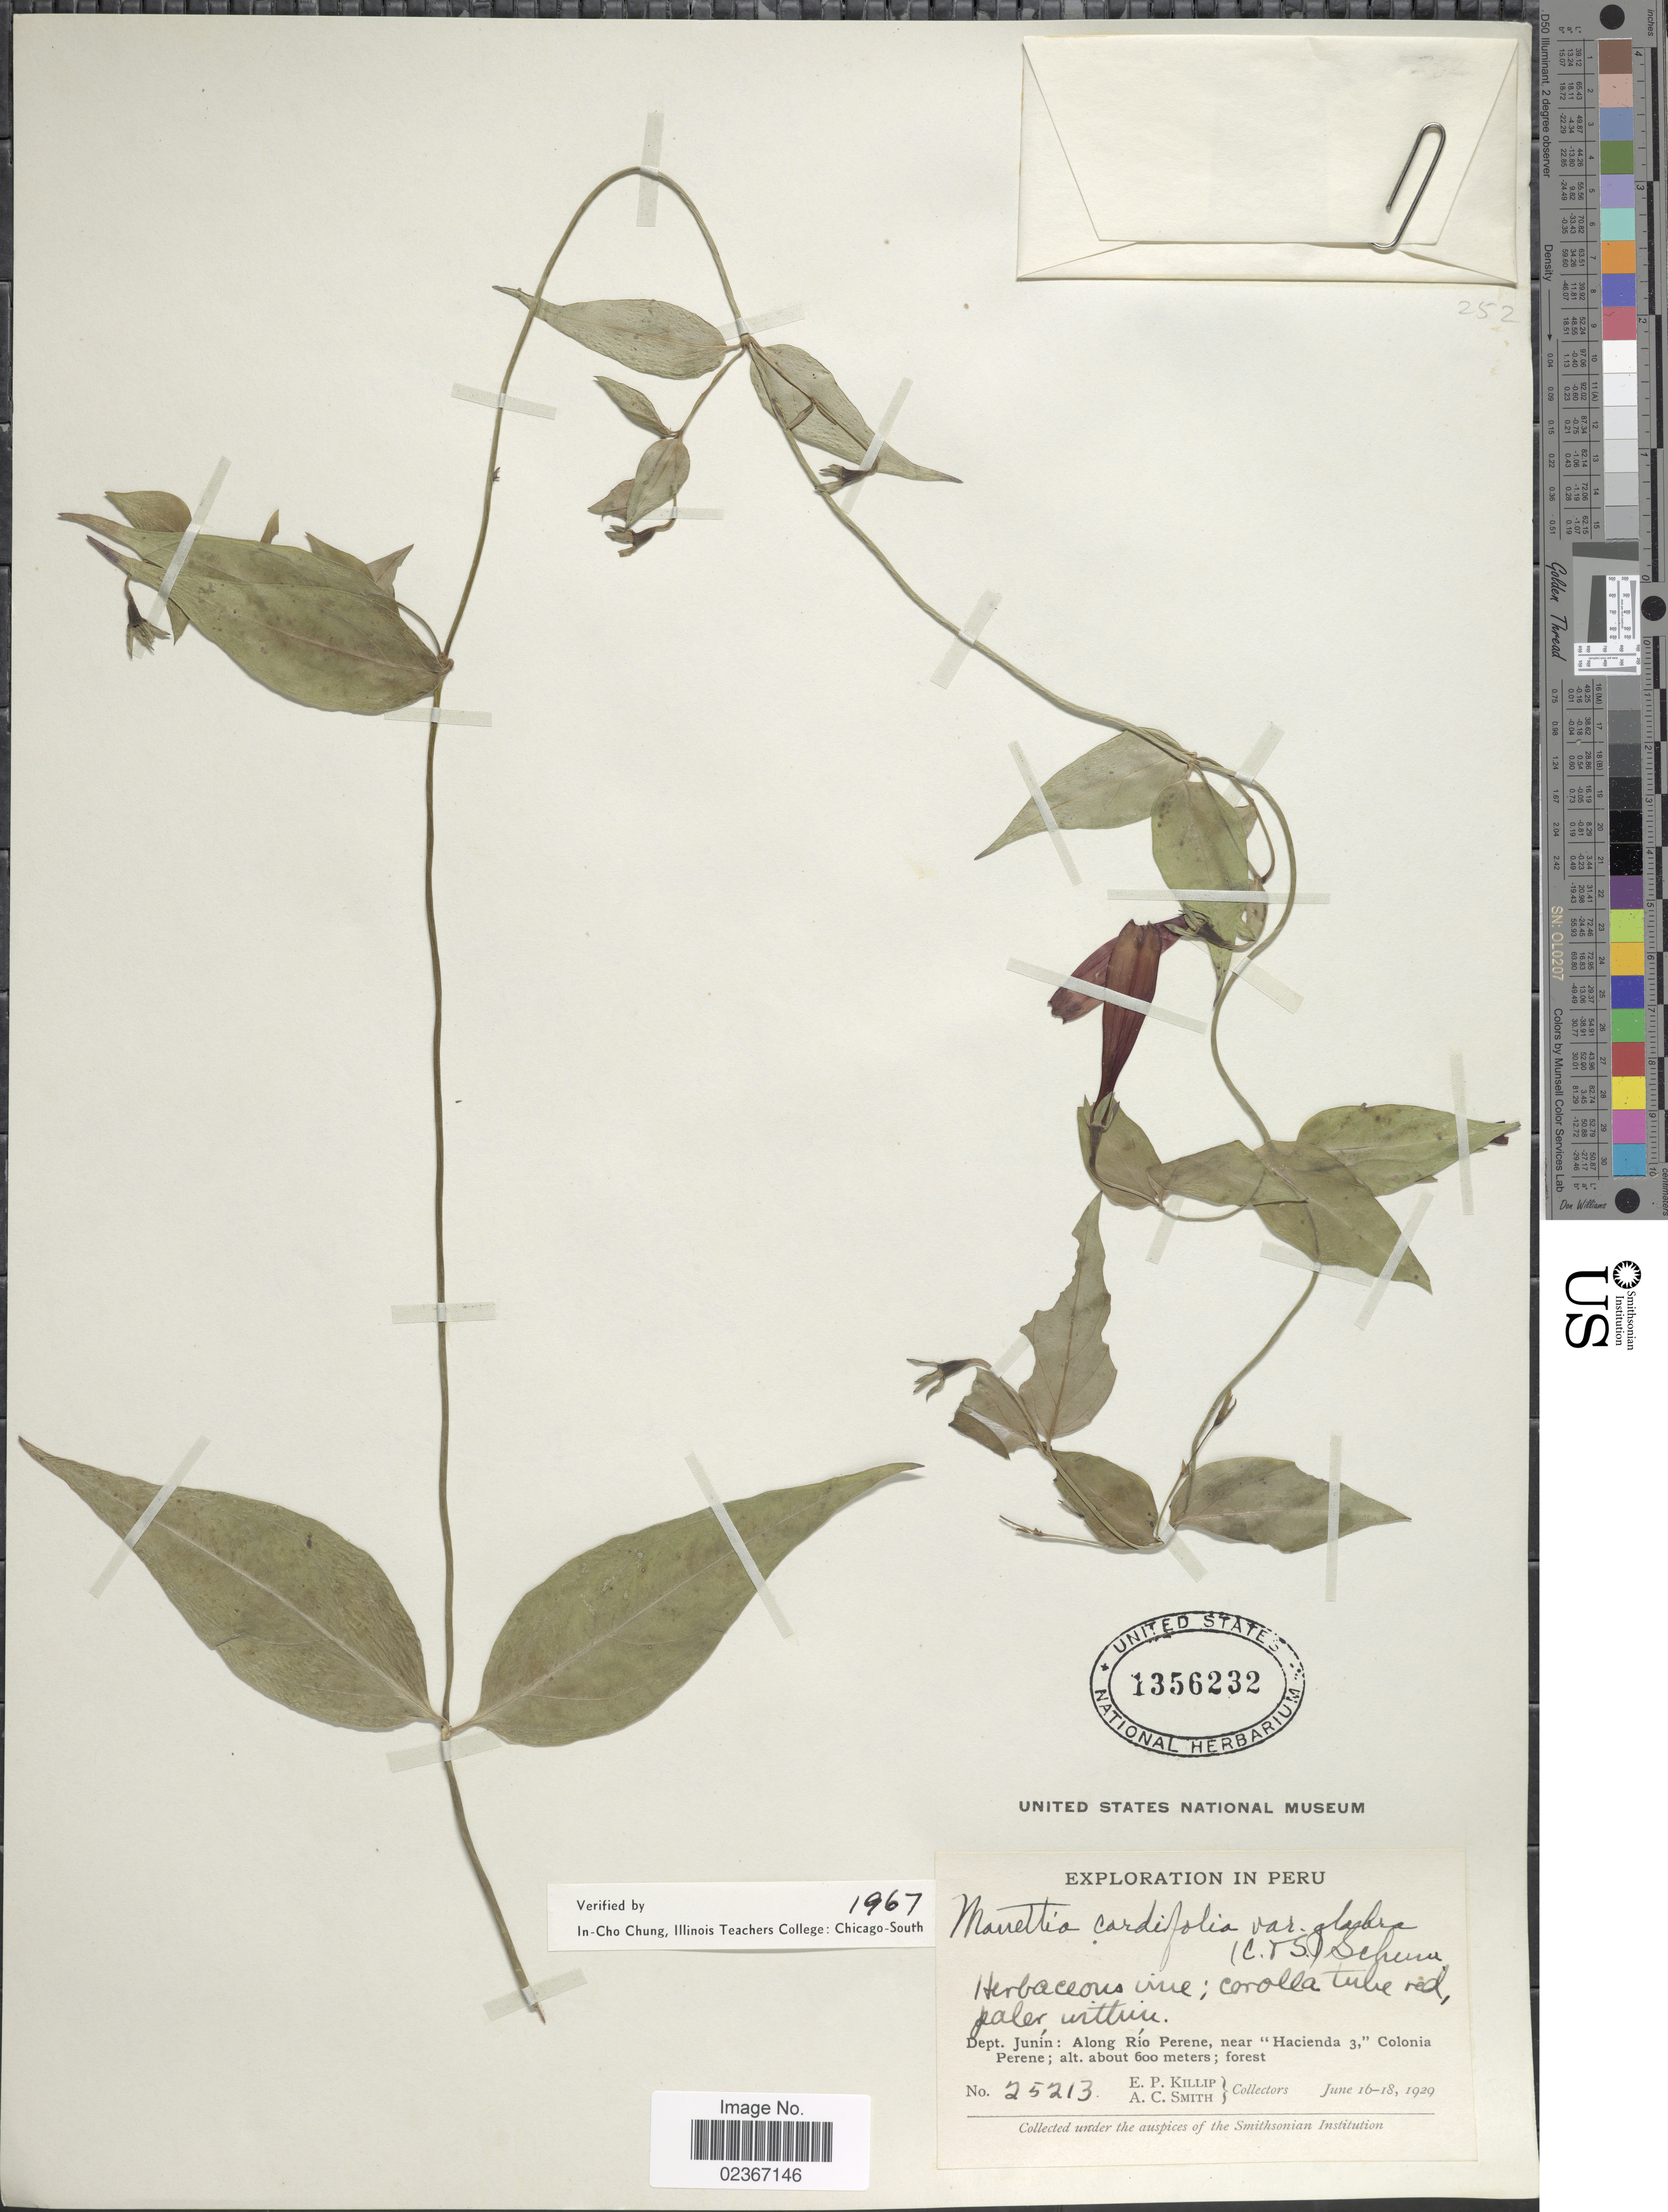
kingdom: Plantae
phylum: Tracheophyta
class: Magnoliopsida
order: Gentianales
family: Rubiaceae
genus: Manettia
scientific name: Manettia cordifolia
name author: Mart.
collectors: E. P. Killip & A. C. Smith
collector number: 25213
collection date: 1929-06-16/1929-06-18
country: Peru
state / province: Junín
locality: Dept. Junin: Along Rio Perene, near "Hacienda 3," Colonia Perene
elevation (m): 600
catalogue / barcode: US 1356232